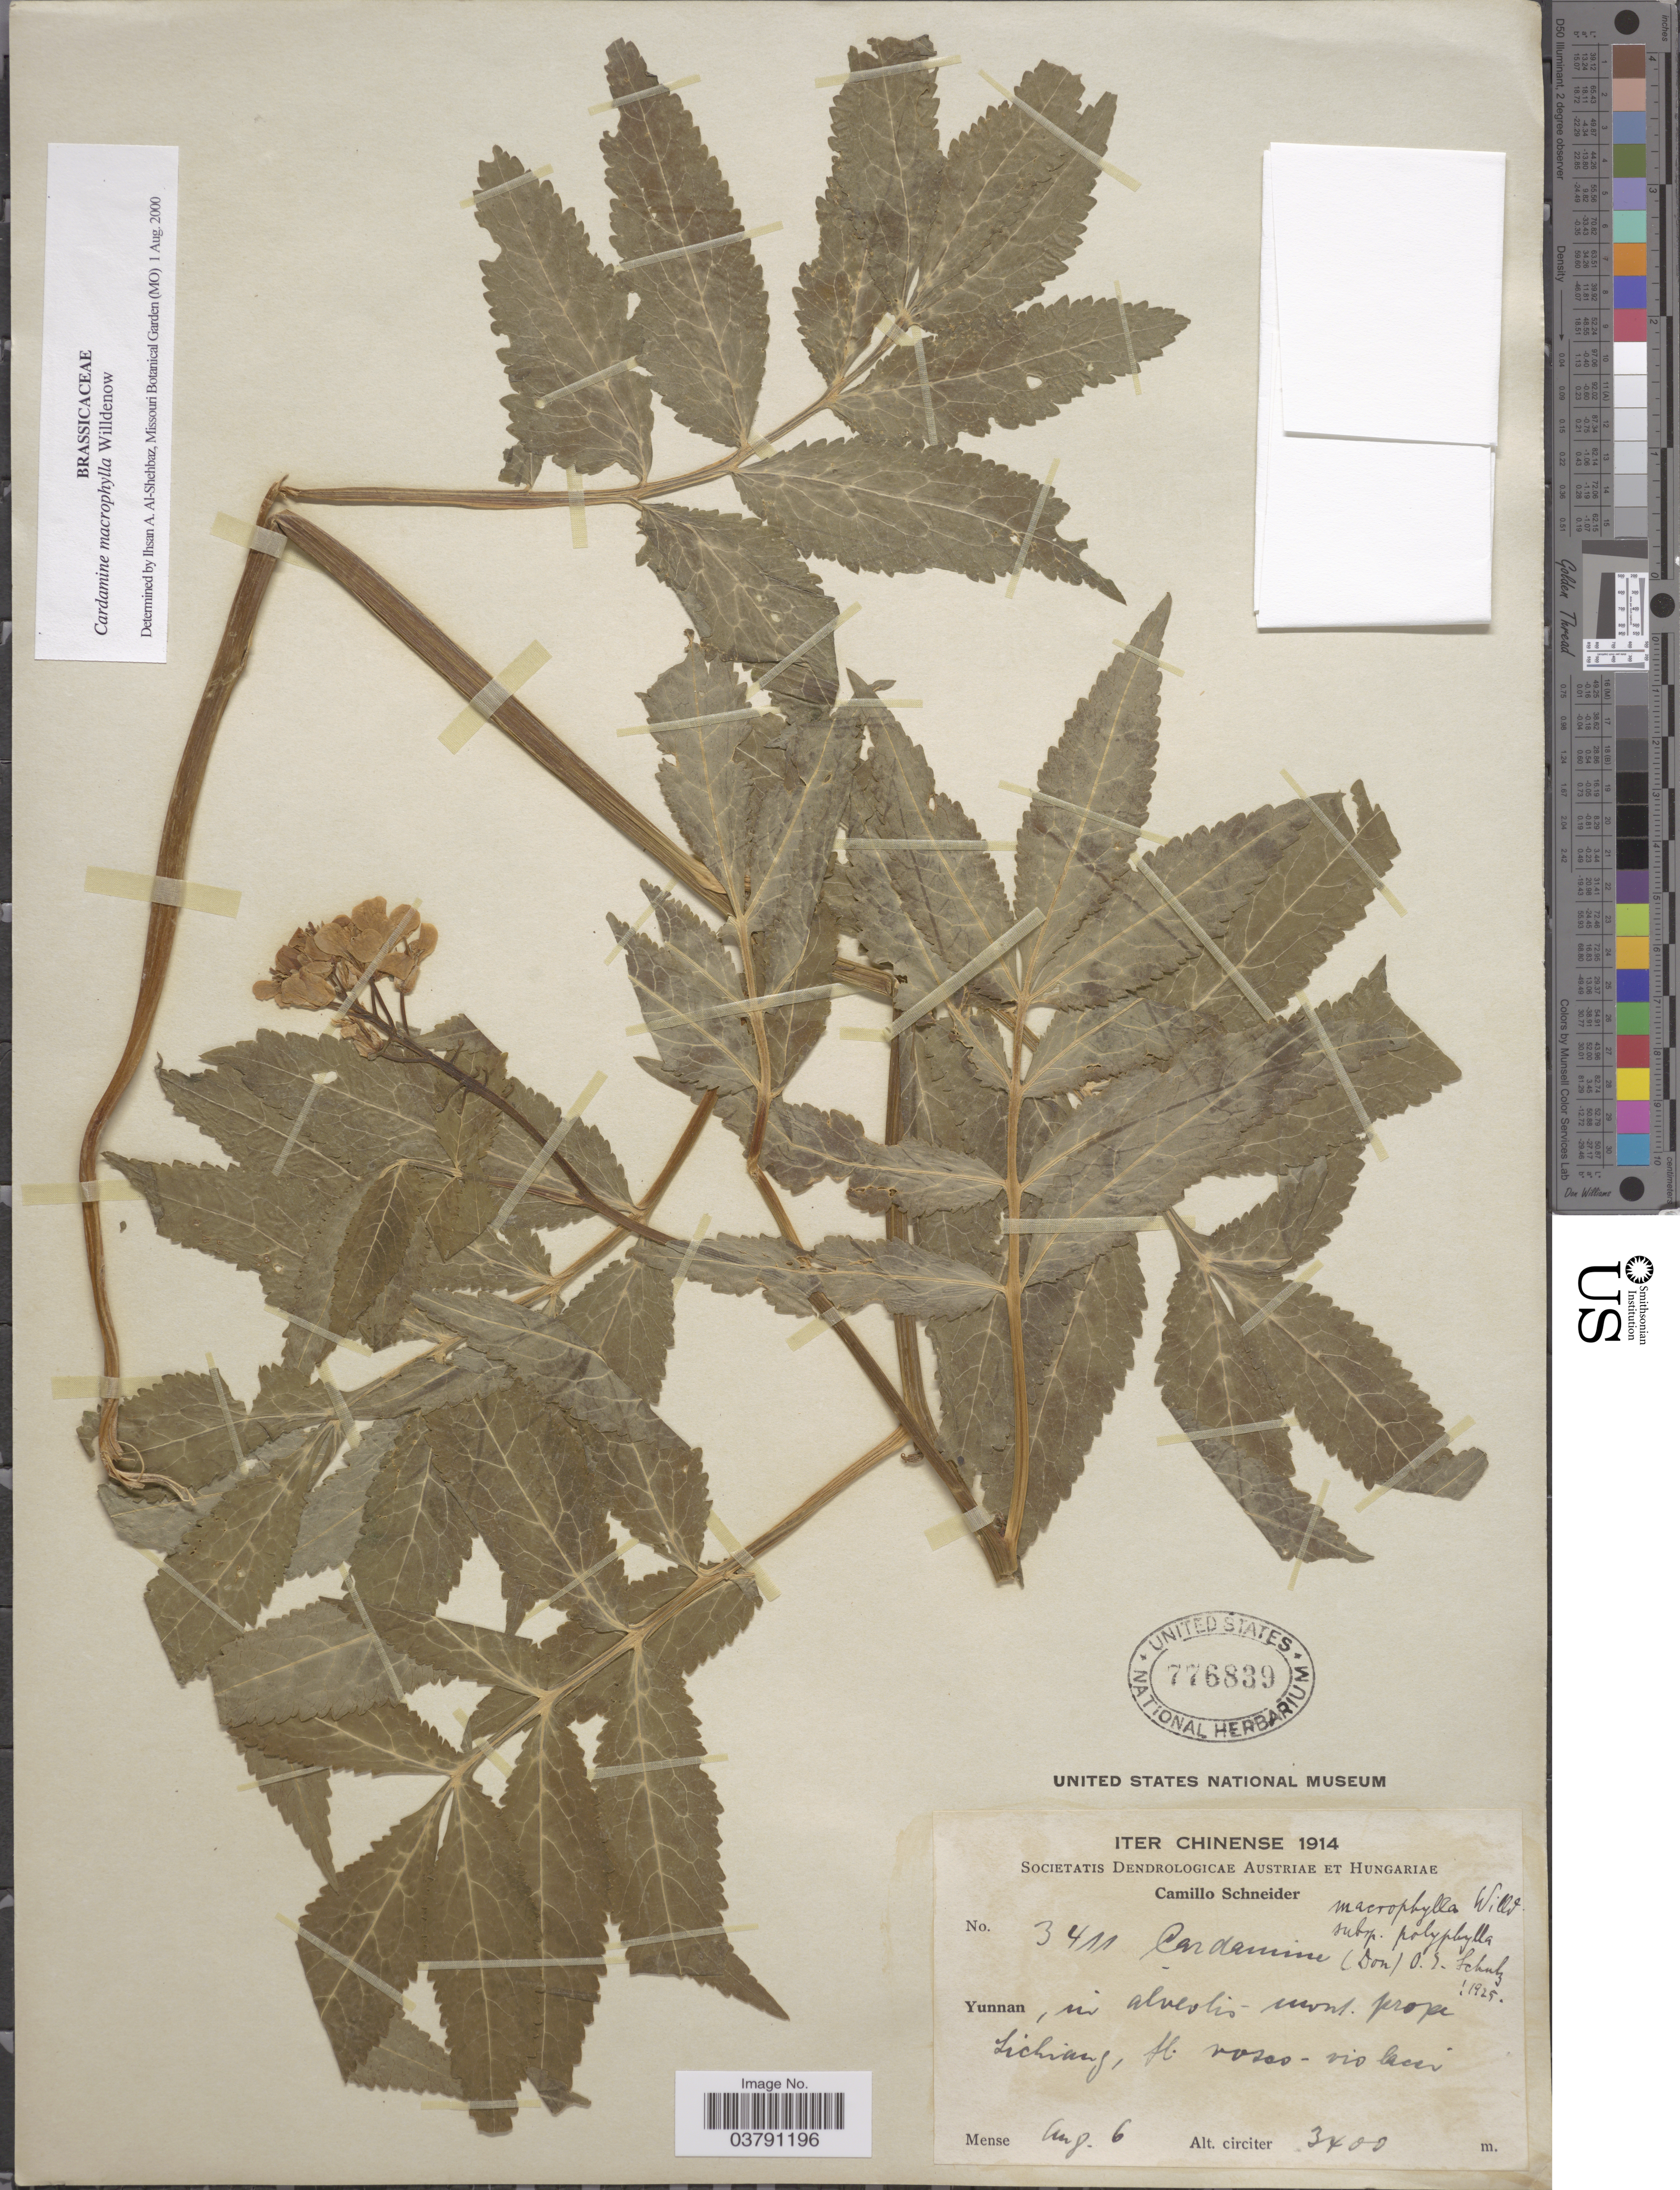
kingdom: Plantae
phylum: Tracheophyta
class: Magnoliopsida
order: Brassicales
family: Brassicaceae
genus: Cardamine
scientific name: Cardamine macrophylla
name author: Willd.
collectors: C. K. Schneider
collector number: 3411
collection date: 1914-08-06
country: China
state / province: Yunnan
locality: Iter Chinense. Yunnan, in alvestis [interpreted] mont prope Lichiang.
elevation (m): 3400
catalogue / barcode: US 776839